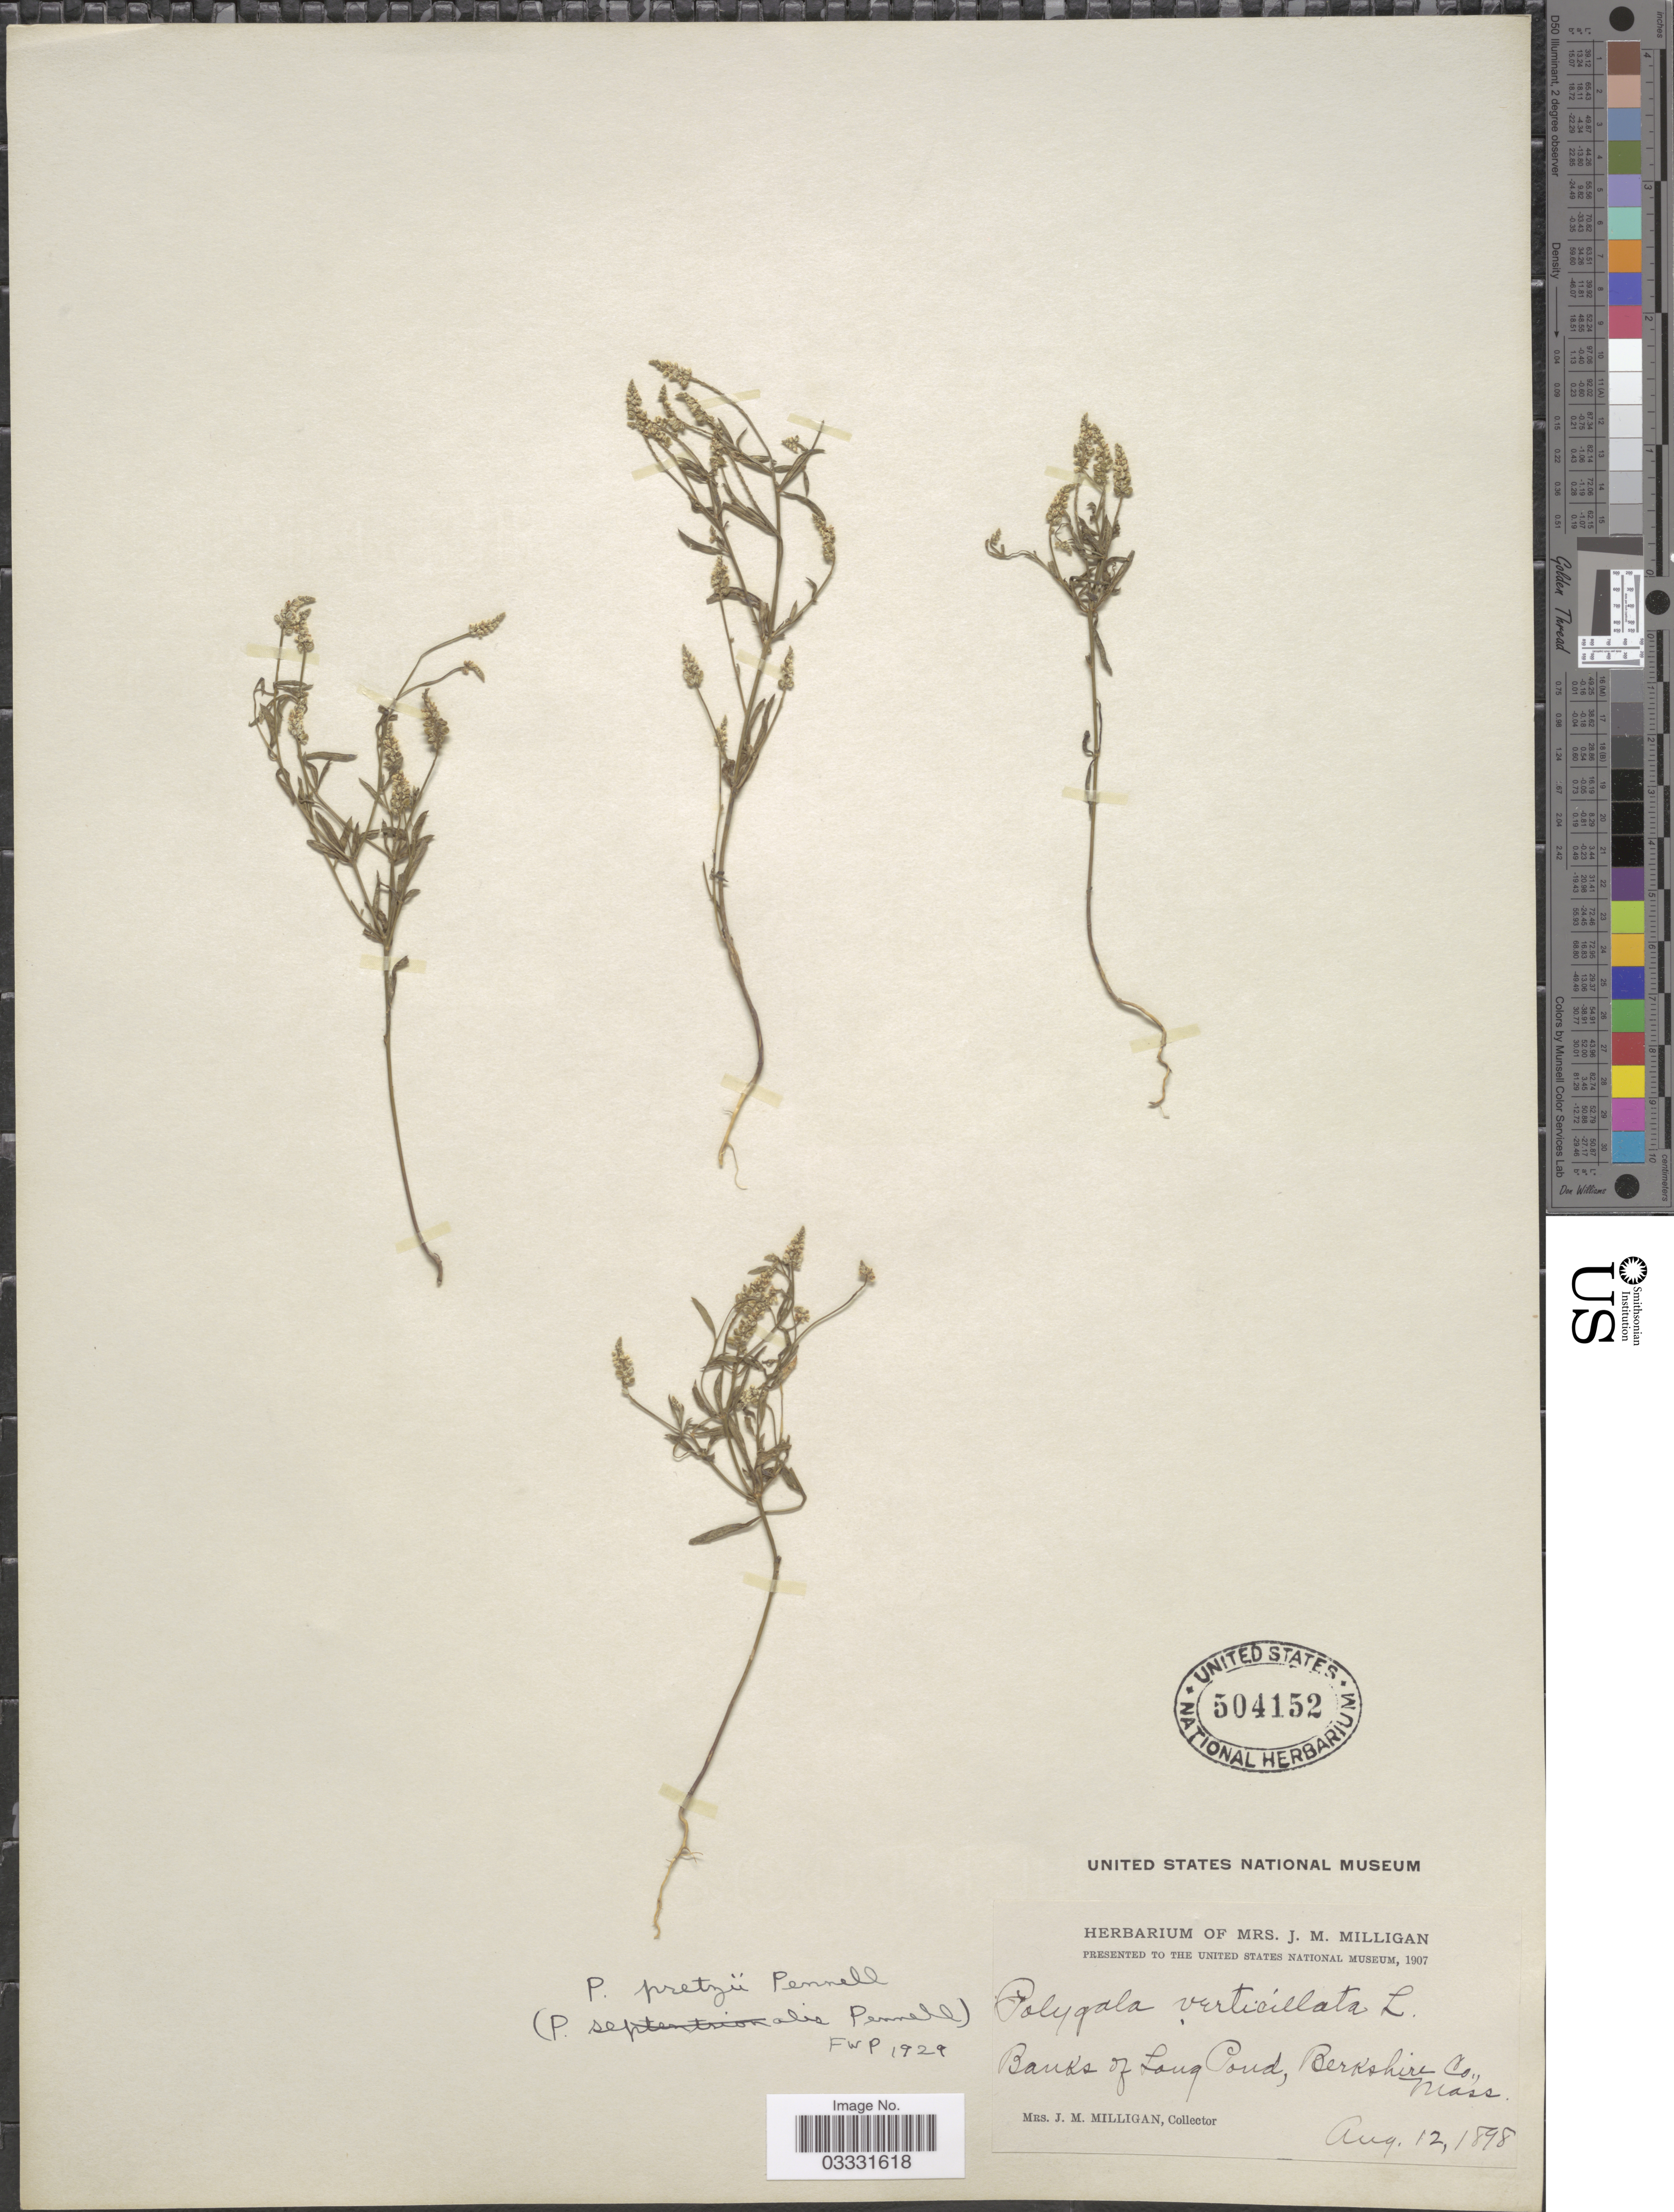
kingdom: Plantae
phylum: Tracheophyta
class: Magnoliopsida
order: Fabales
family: Polygalaceae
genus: Polygala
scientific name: Polygala pretzii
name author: Pennell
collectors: J. Milligan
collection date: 1898-08-12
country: United States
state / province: Massachusetts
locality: Banks of Long Pond, Berkshire Co.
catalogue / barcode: US 504152